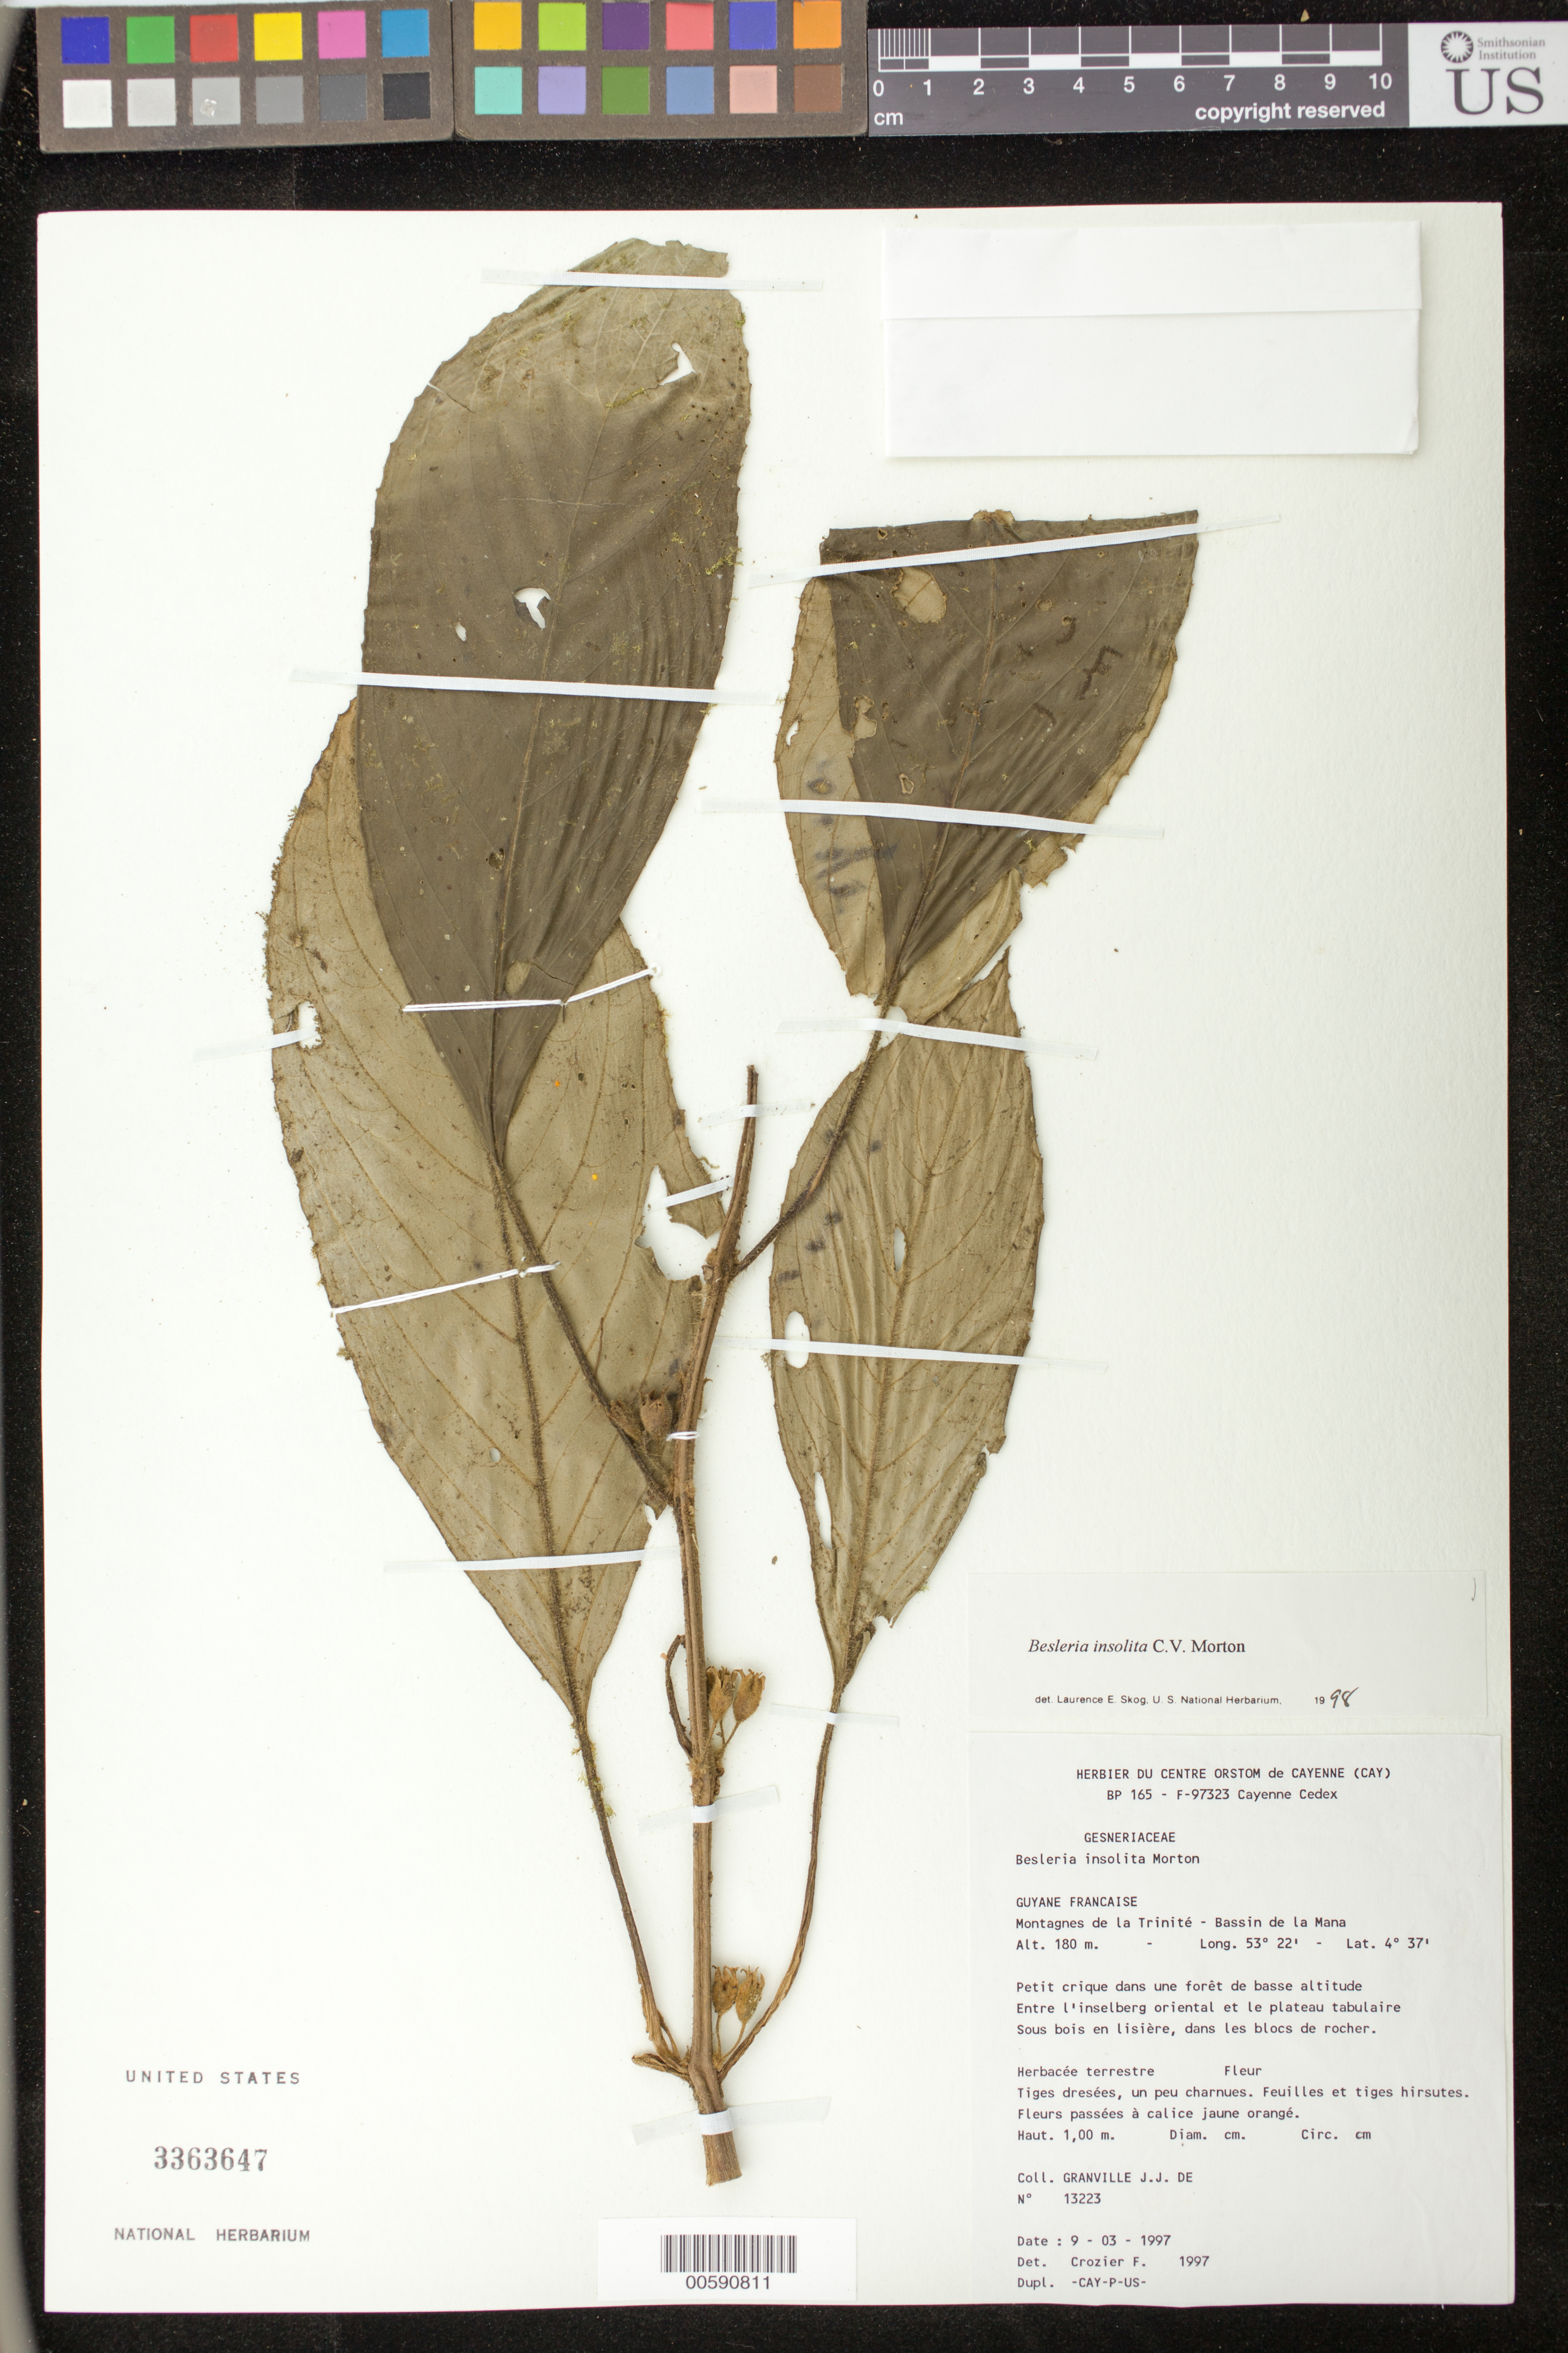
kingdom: Plantae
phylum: Tracheophyta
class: Magnoliopsida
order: Lamiales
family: Gesneriaceae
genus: Besleria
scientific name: Besleria insolita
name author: C.V. Morton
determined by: Skog, Laurence E.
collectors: J.-J. de Granville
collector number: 13223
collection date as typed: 09 Mar 1997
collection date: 1997-03-09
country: French Guiana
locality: Montagnes de la Trinité, bassin de la Mana; entre l'inselberg oriental et le plateau tabulaire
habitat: Petit crique dans une forêt de basse altitude; sous bois en lisière, dans les blocs de rocher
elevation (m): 180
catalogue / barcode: US 3363647